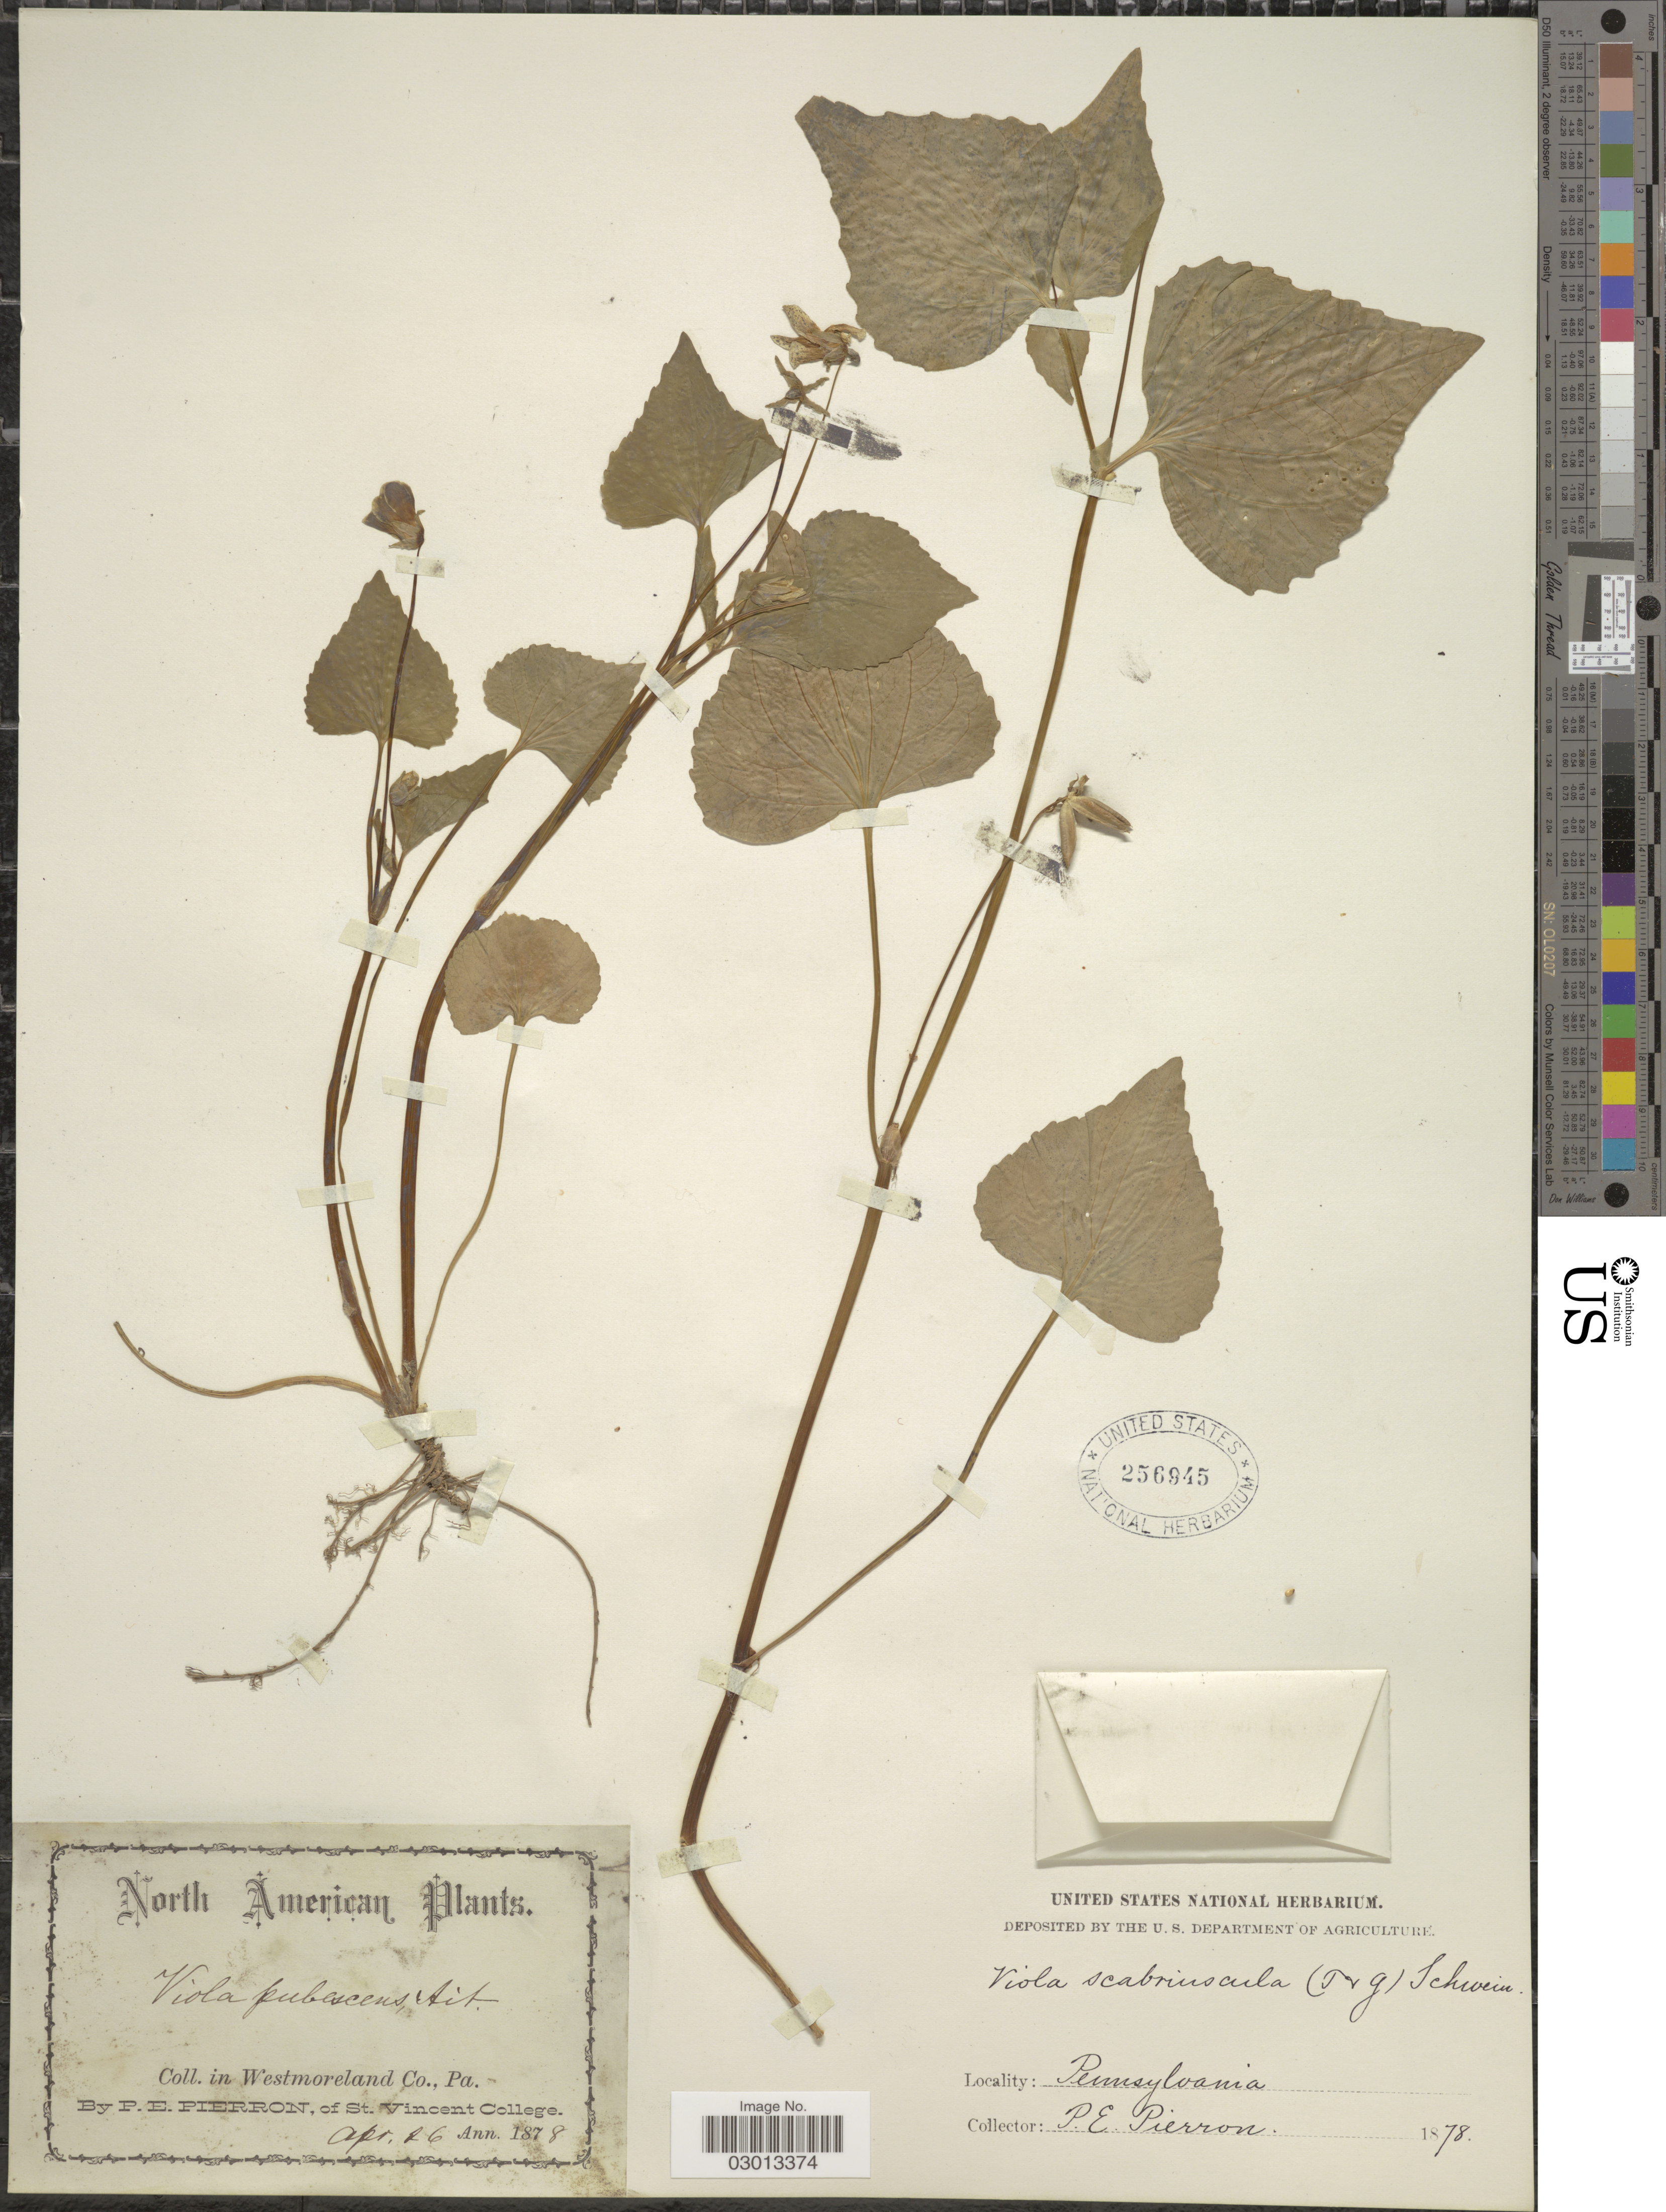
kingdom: Plantae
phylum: Tracheophyta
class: Magnoliopsida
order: Malpighiales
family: Violaceae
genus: Viola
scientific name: Viola pensylvanica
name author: Michx.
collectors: P. Pierron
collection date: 1878-04-26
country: United States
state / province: Pennsylvania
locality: Westmoreland Co.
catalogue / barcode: US 256945